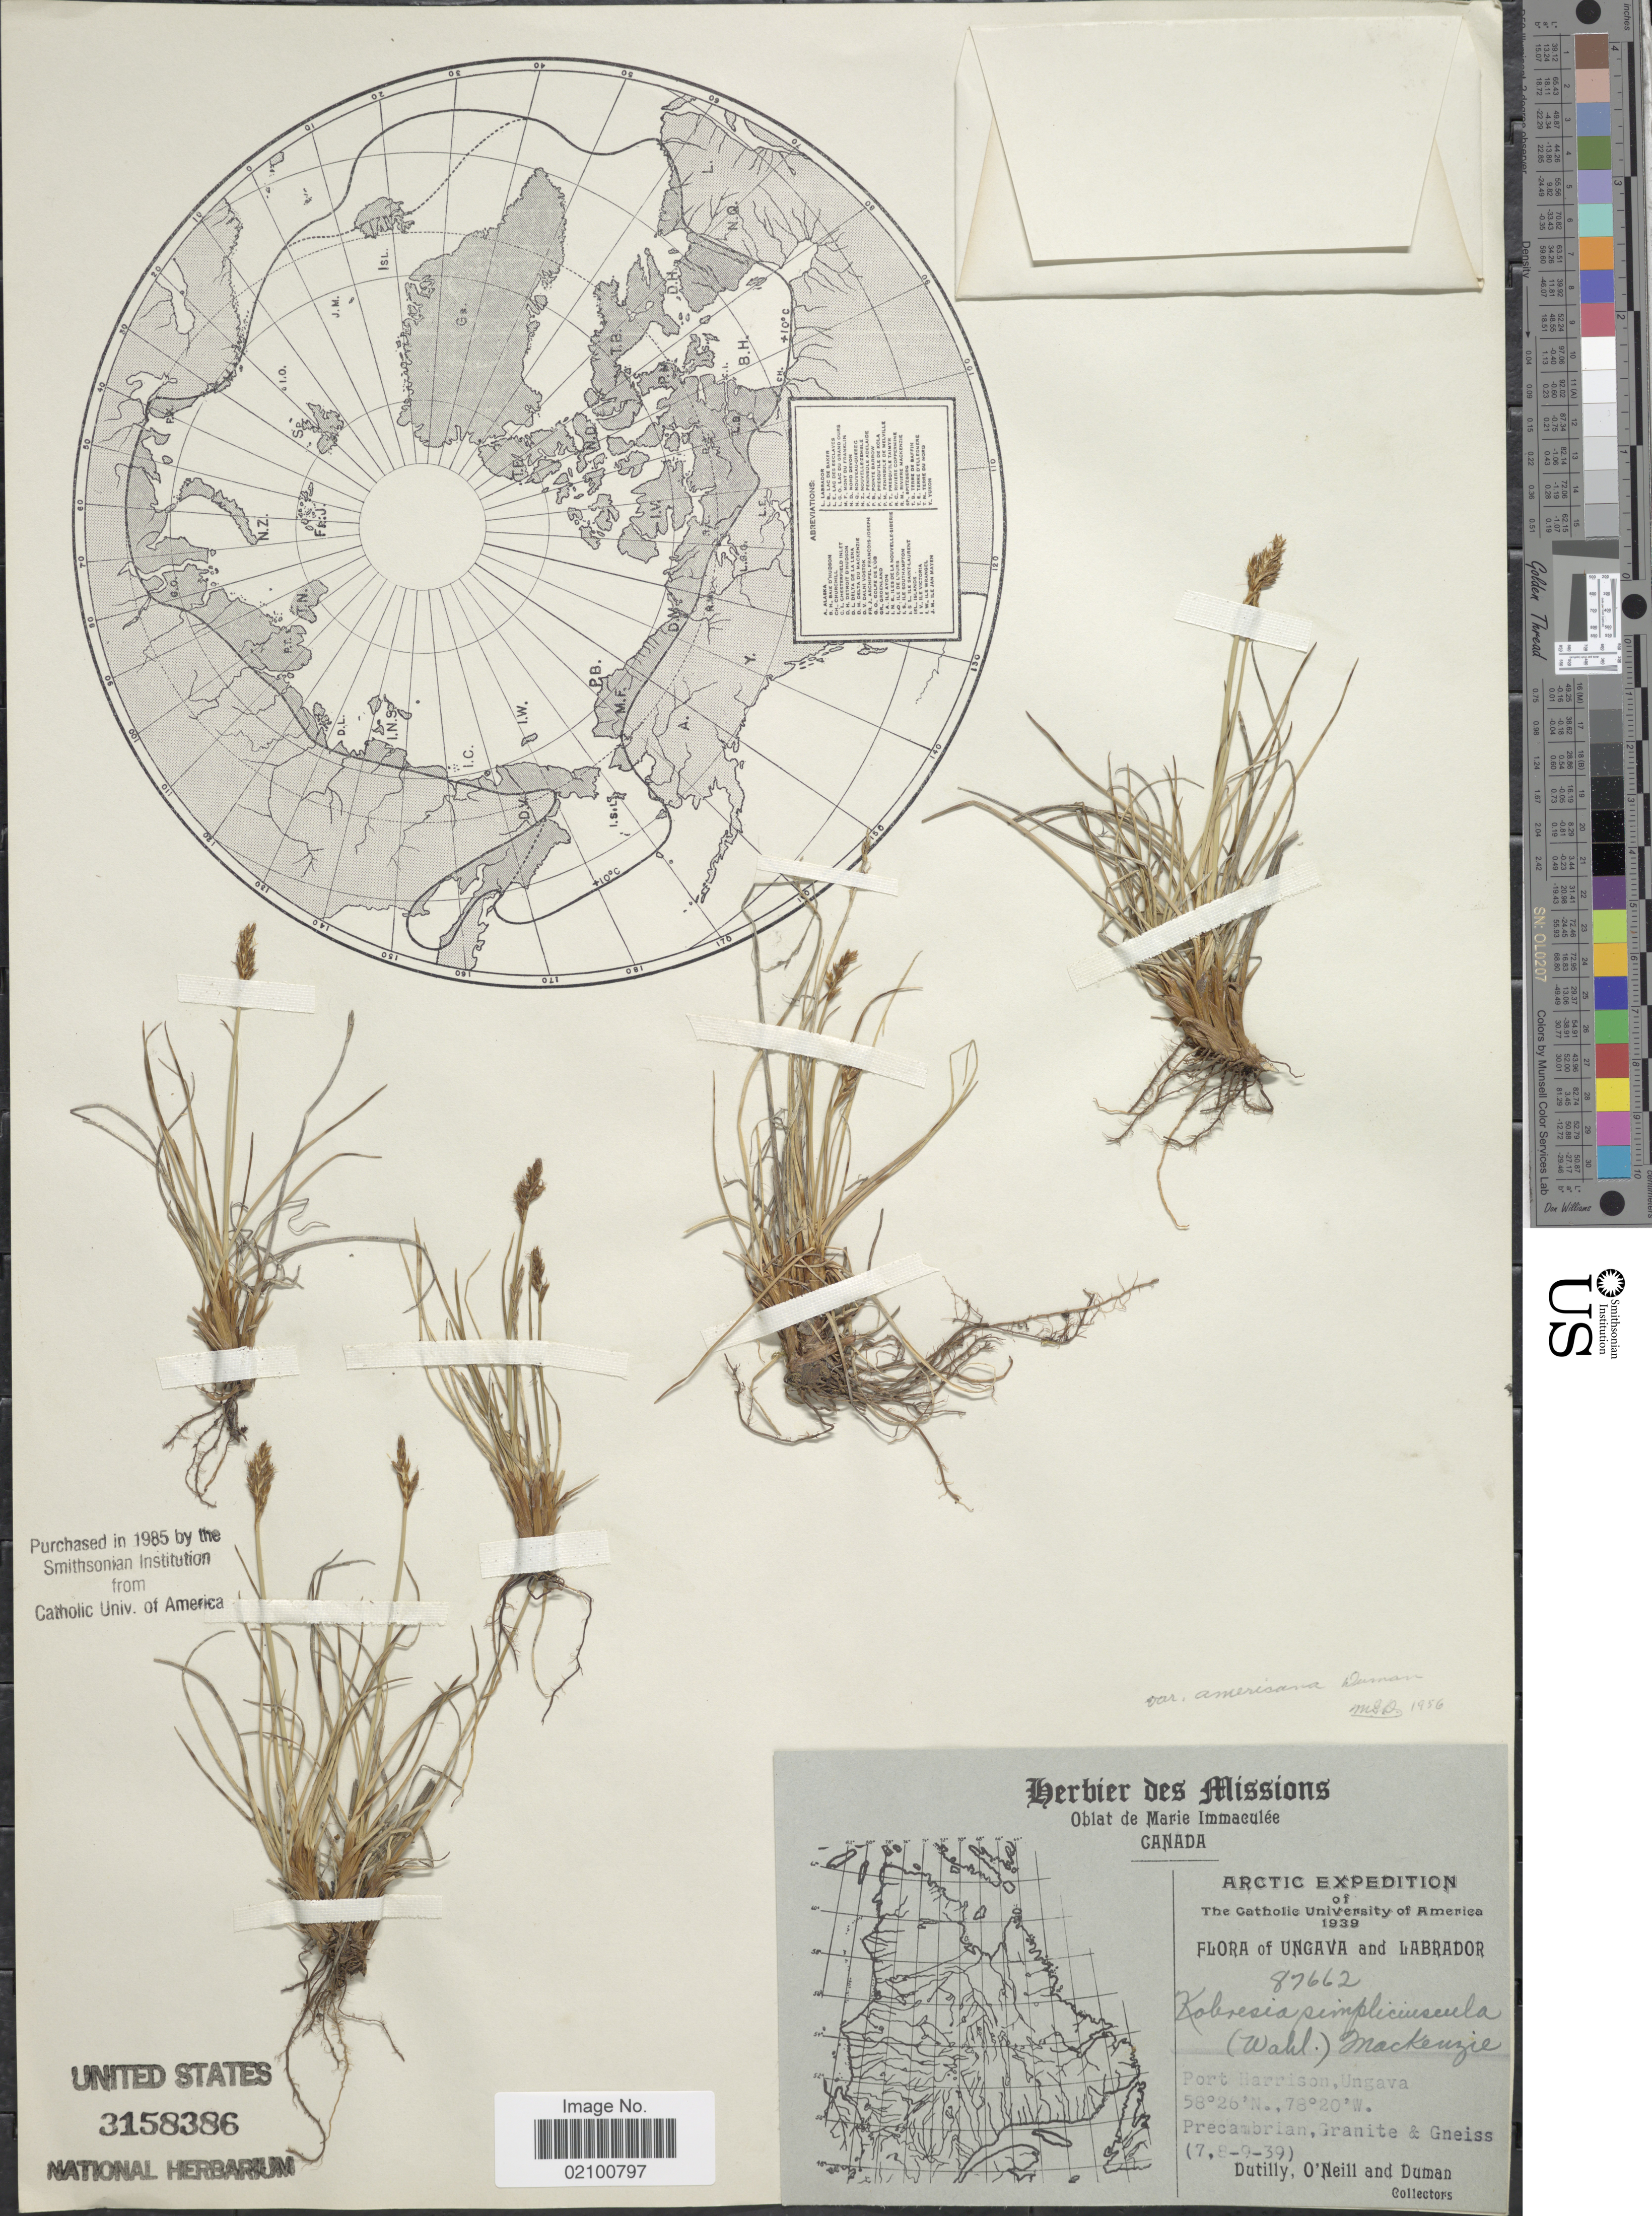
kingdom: Plantae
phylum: Tracheophyta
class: Liliopsida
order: Poales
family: Cyperaceae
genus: Carex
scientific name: Carex simpliciuscula subsp. simpliciuscula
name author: Wahlenb.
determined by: Strong, M. T., (US), Smithsonian Institution - National Museum of Natural History (UNITED STATES)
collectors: -. Dutilly, -. O'Neill & -. Duman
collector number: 87662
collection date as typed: Transcribed d/m/y: 8/7/39 to 9/7/39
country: Canada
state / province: Newfoundland and Labrador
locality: Arctic, Ungava and Labrador, Port Harrison, Ungava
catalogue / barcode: US 3158386